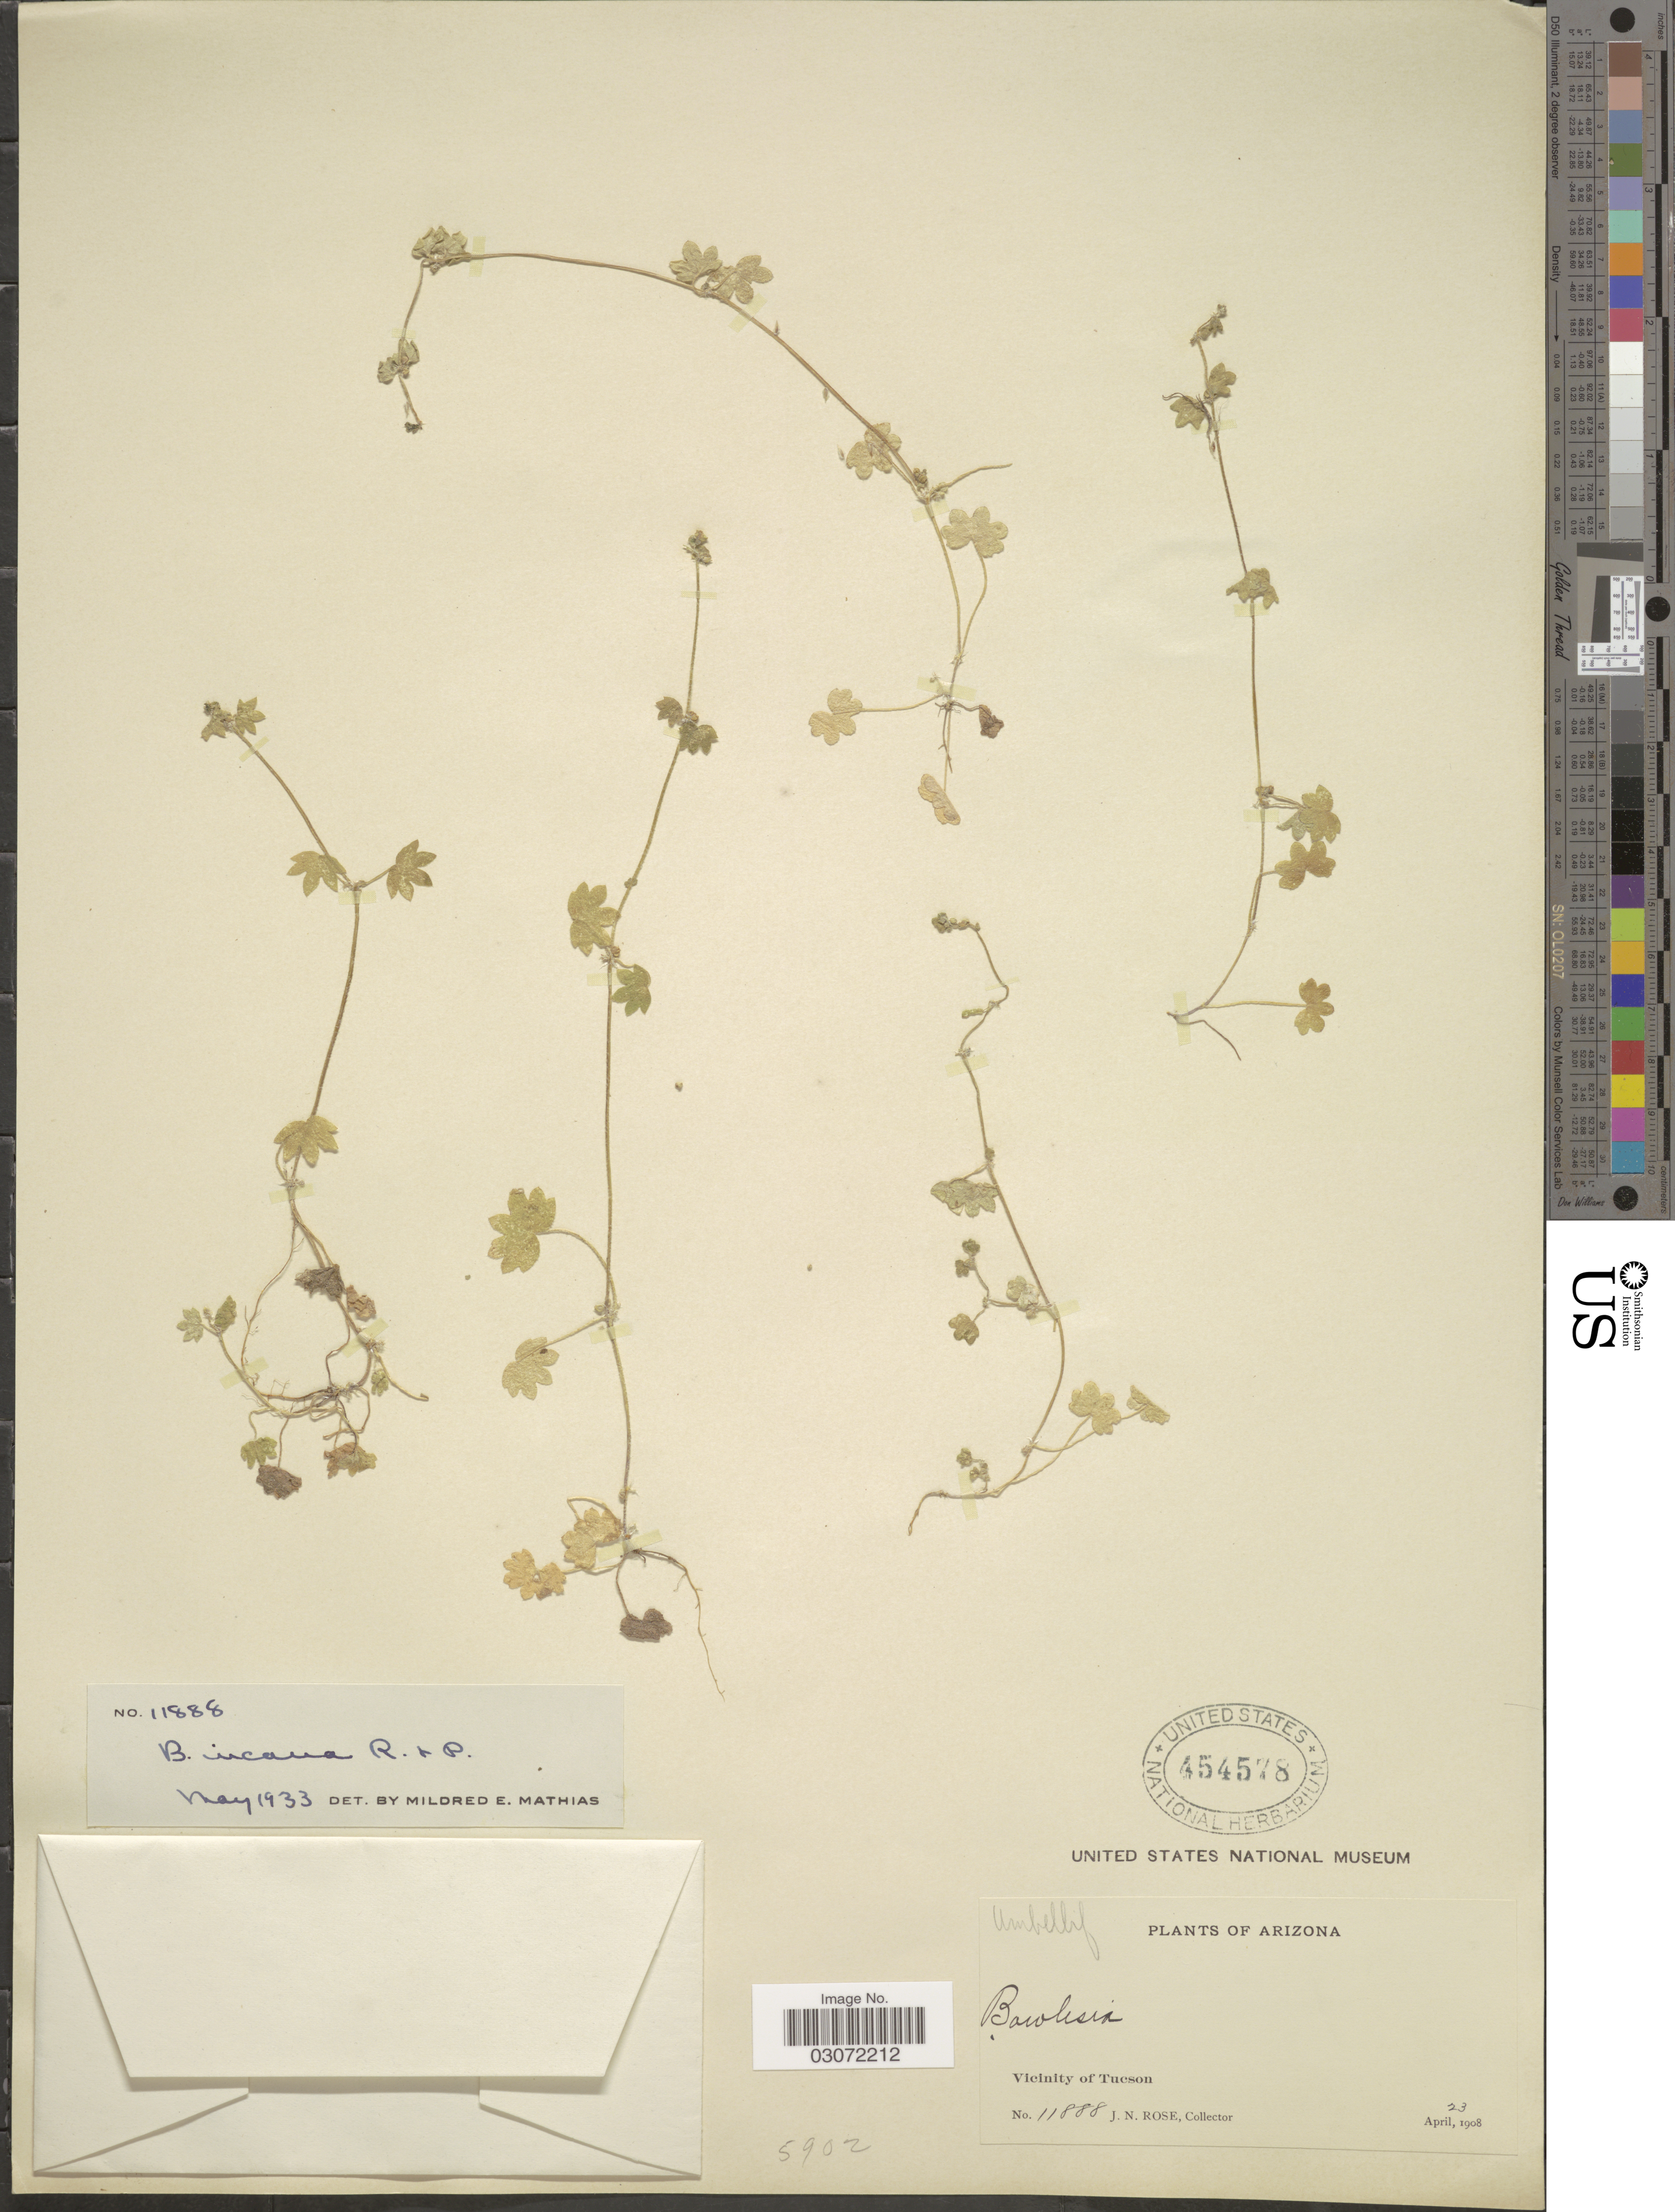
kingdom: Plantae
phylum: Tracheophyta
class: Magnoliopsida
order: Apiales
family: Apiaceae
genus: Bowlesia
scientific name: Bowlesia incana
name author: Ruiz & Pav.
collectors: J. N. Rose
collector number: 11888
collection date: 1908-04-23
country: United States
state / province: Arizona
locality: Vicinity of Tucson.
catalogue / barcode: US 454578